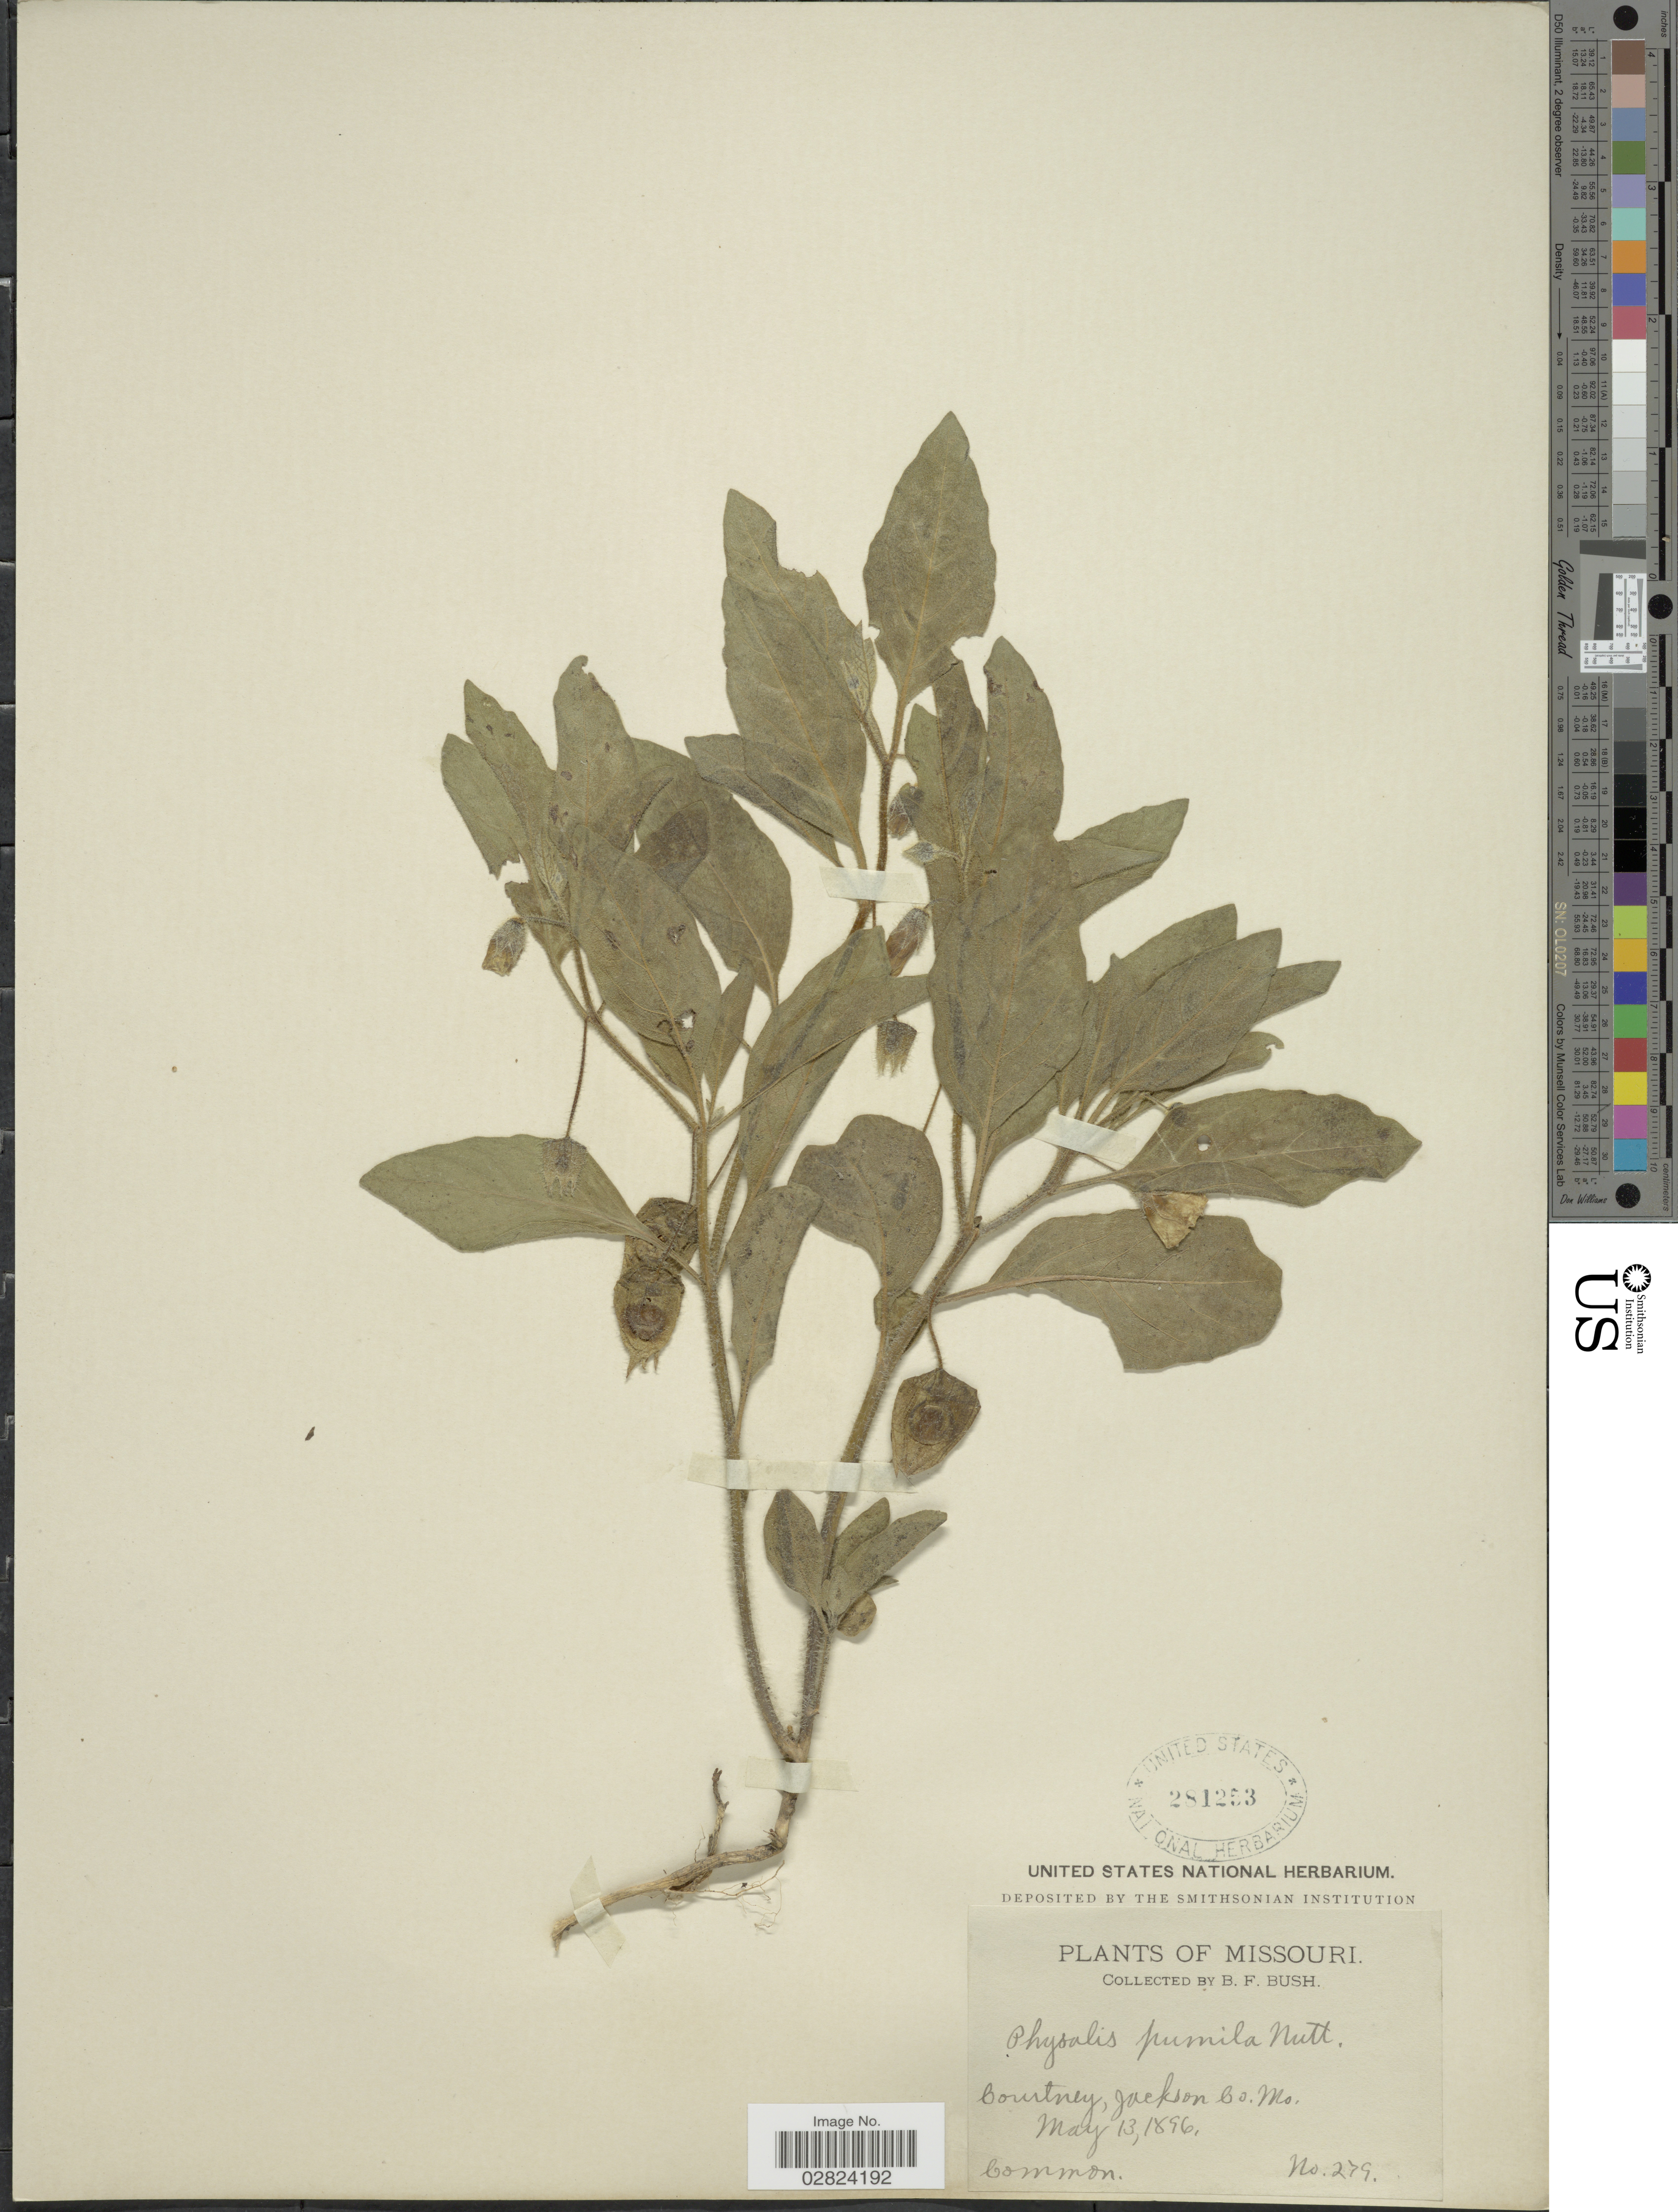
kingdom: Plantae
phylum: Tracheophyta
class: Magnoliopsida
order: Solanales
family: Solanaceae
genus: Physalis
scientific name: Physalis pumila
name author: Nutt.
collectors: B. F. Bush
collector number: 279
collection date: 1896-05-13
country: United States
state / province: Missouri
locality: Courtney, Jackson Co.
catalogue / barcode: US 281253